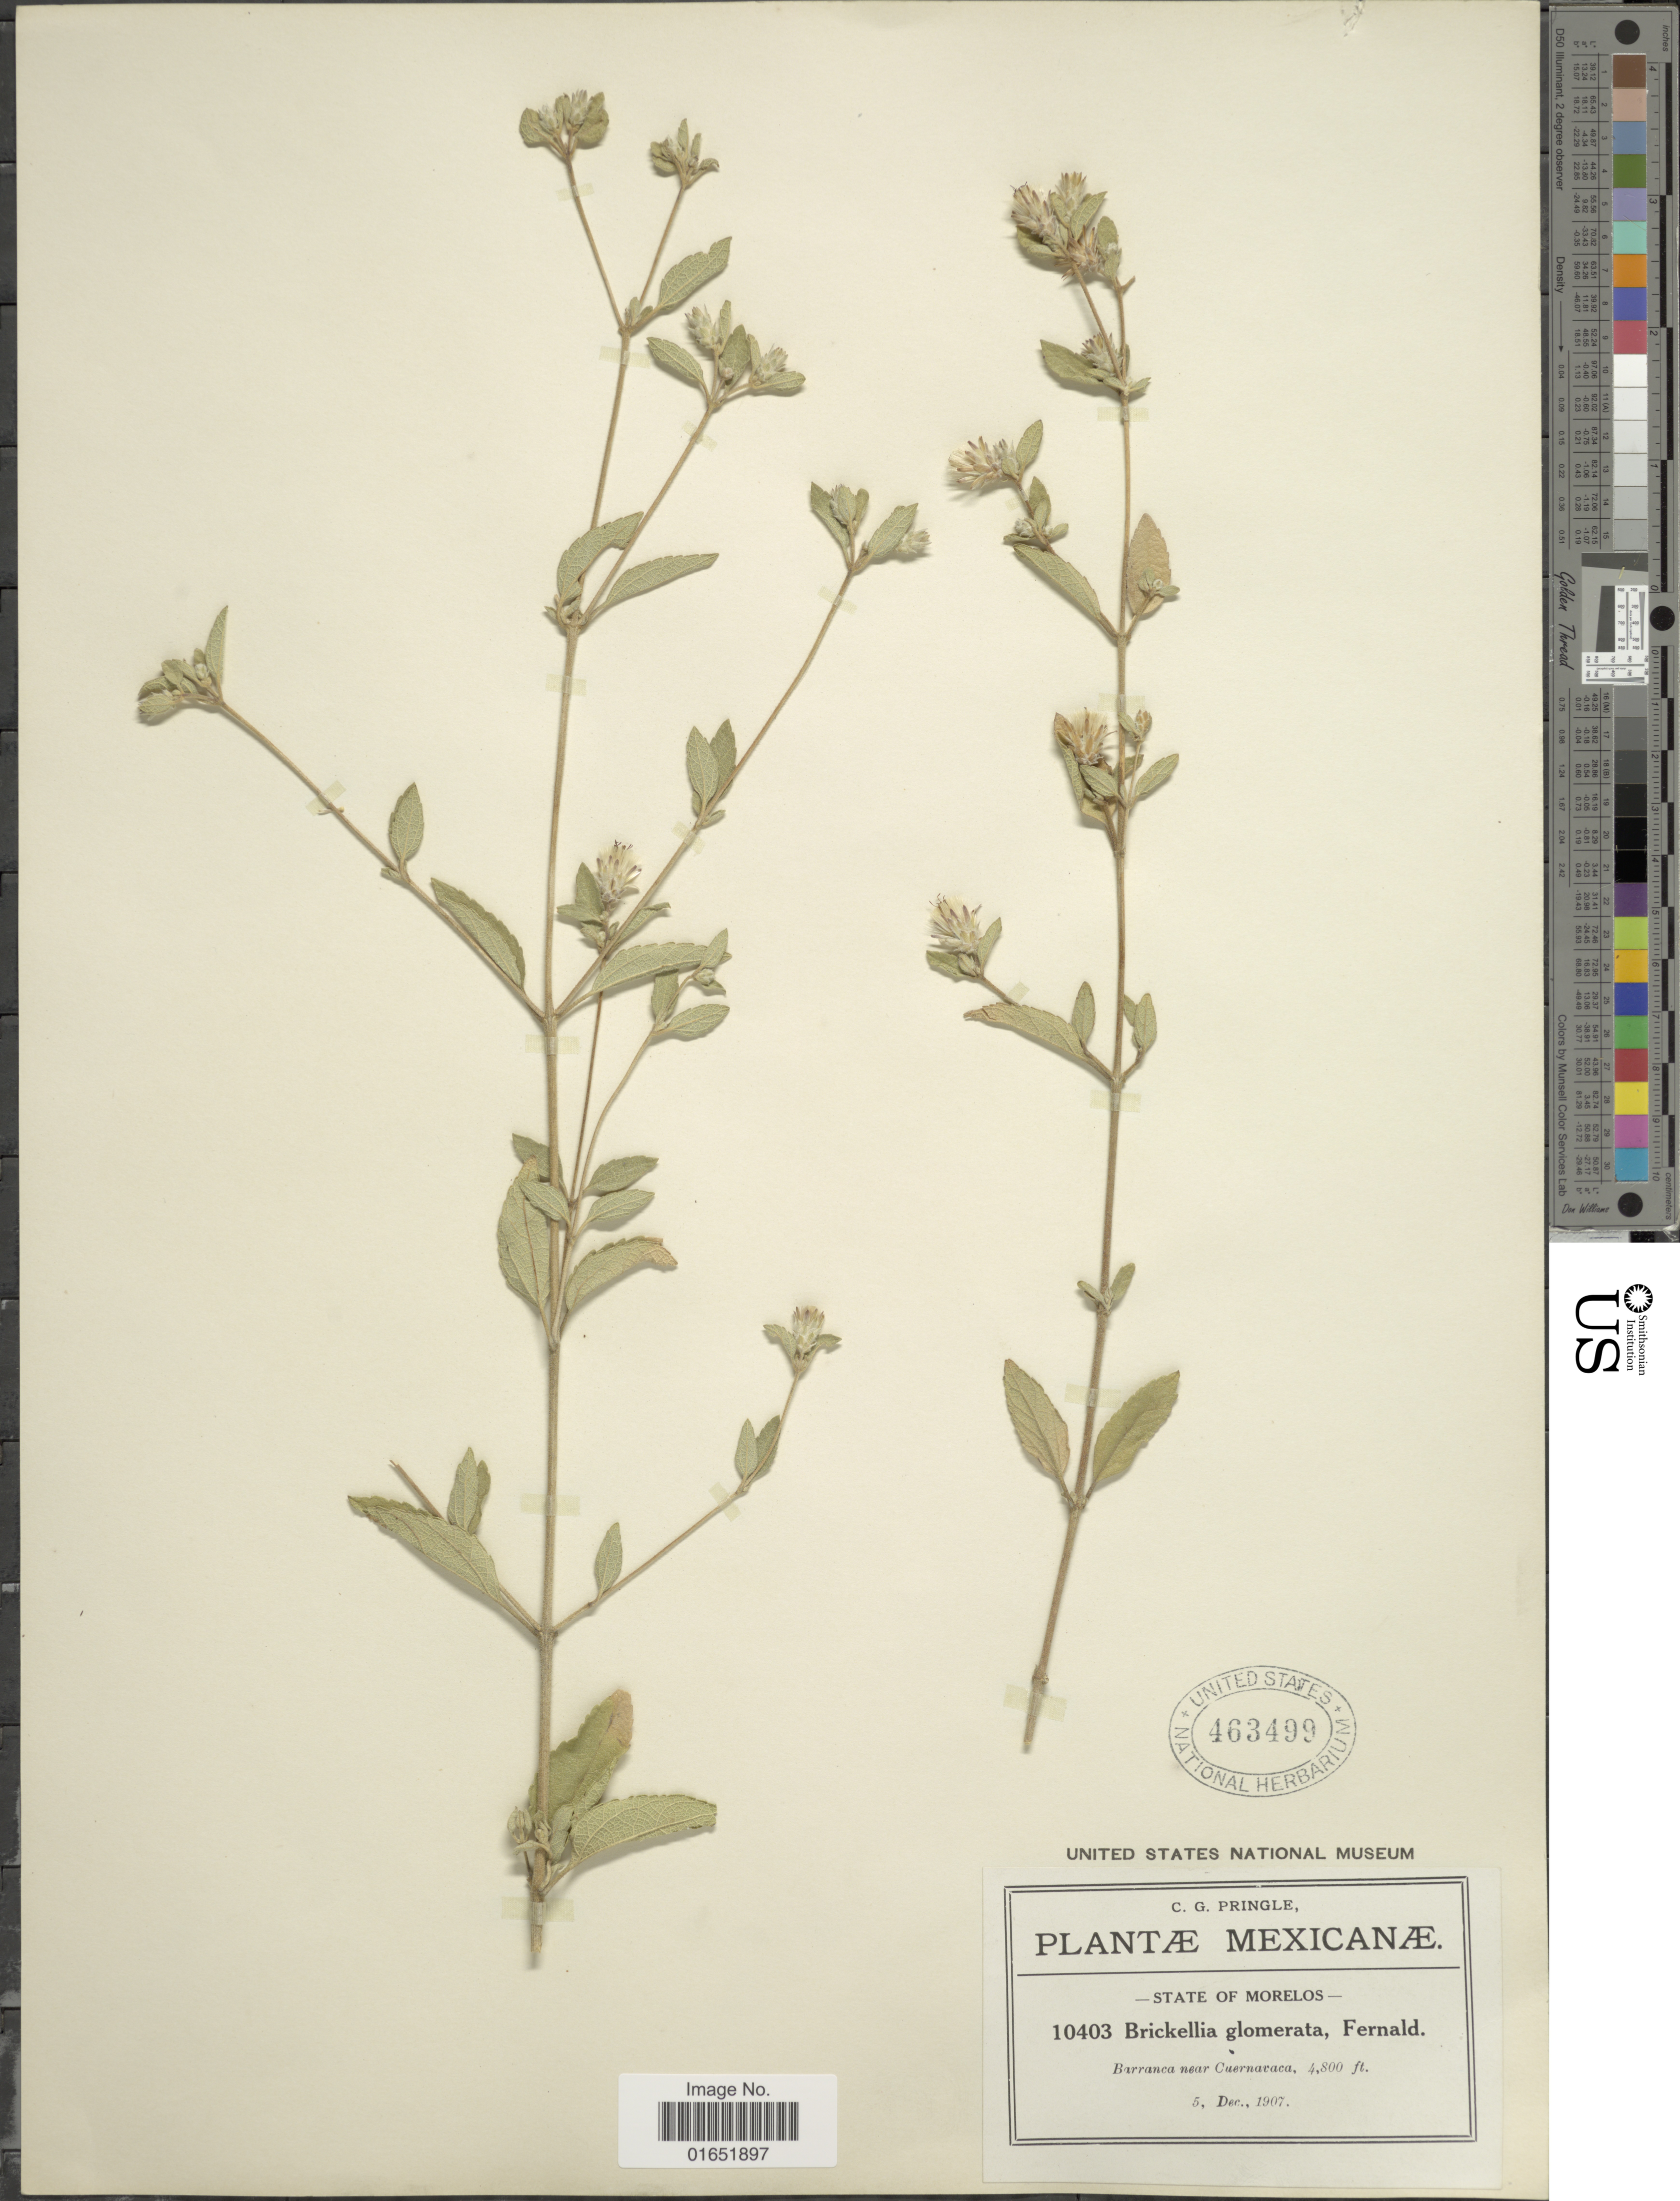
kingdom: Plantae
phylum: Tracheophyta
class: Magnoliopsida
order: Asterales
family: Asteraceae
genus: Brickellia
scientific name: Brickellia glomerata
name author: Fernald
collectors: C. G. Pringle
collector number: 10403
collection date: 1907-12-05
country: Mexico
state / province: Morelos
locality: Barranca near Cuernavaca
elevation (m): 1463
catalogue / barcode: US 463499